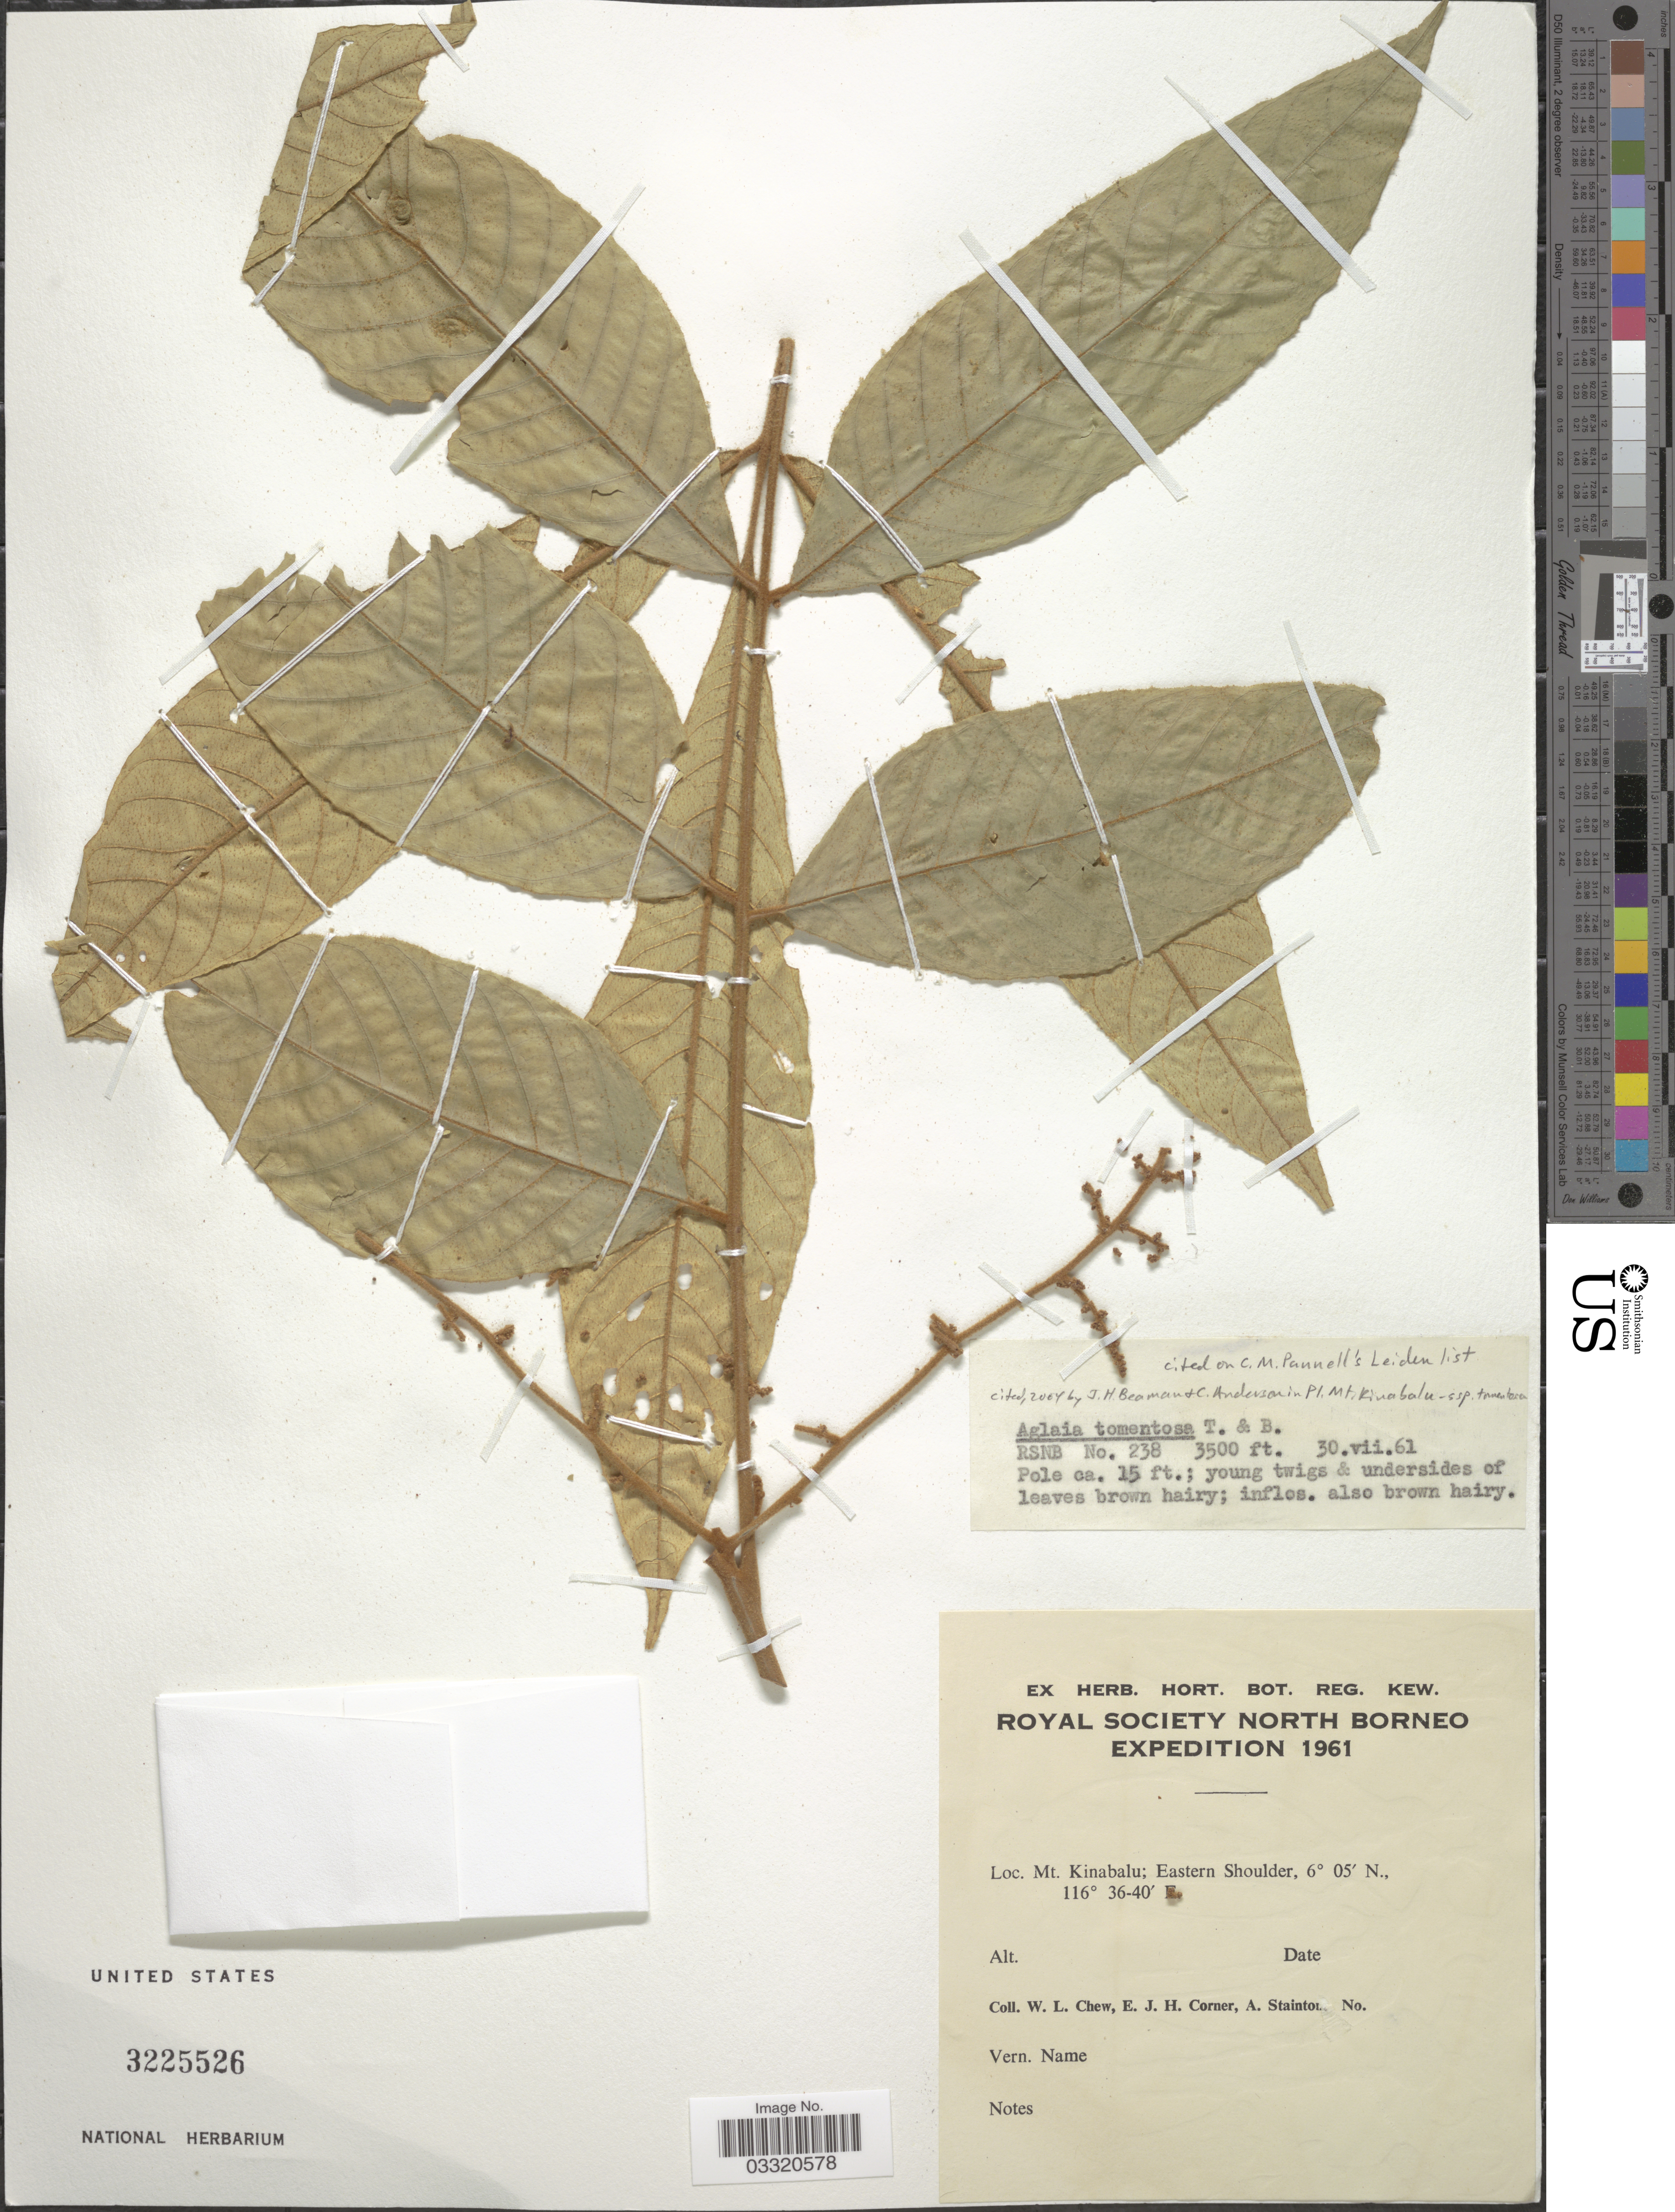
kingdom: Plantae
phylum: Tracheophyta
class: Magnoliopsida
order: Sapindales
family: Meliaceae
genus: Aglaia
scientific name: Aglaia tomentosa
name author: Teijsm. & Binn.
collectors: W. Chew, E. Corner & A. Stainton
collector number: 238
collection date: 1961-07-30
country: Malaysia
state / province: Sabah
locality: North Borneo. Mt. Kinabalu; Eastern Shoulder.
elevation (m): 1067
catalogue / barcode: US 3225526